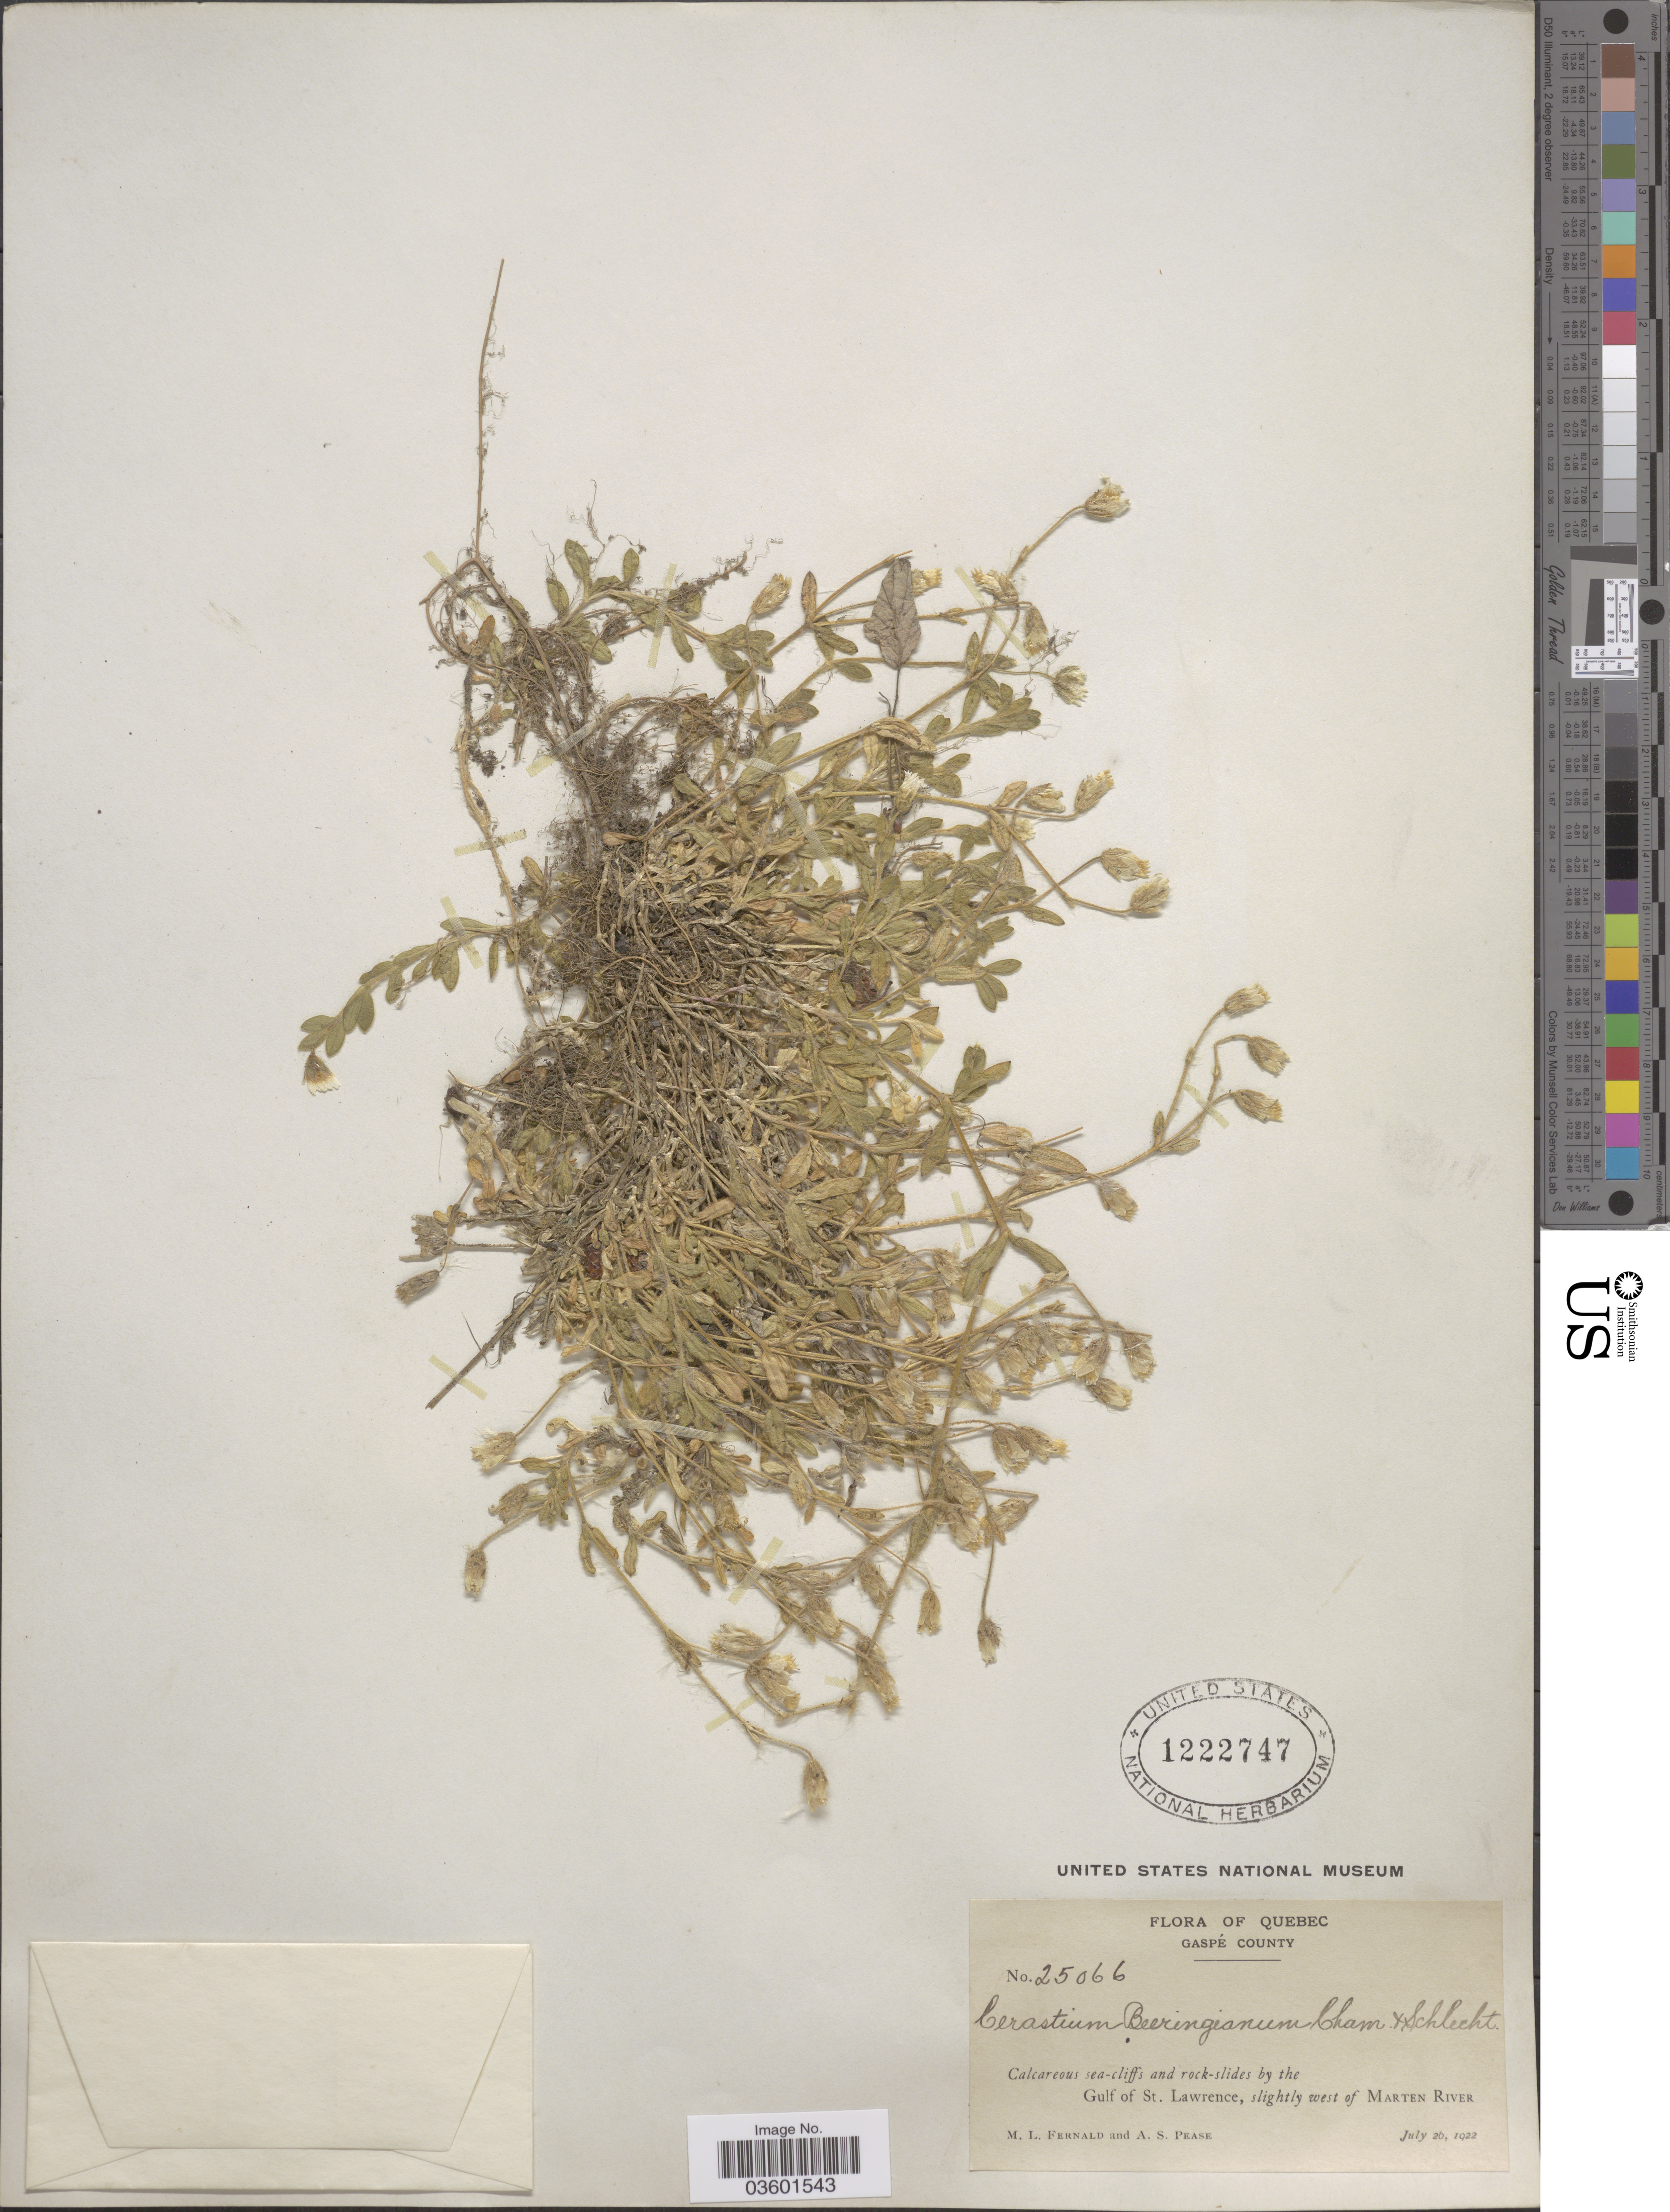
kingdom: Plantae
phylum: Tracheophyta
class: Magnoliopsida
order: Caryophyllales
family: Caryophyllaceae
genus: Cerastium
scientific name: Cerastium beeringianum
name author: Cham. & Schltdl.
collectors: M. L. Fernald & A. S. Pease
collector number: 25066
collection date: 1922-07-26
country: Canada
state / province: Quebec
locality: Gaspé County. By the Gulf of St. Lawrence, slightly west of Marten River.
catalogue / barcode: US 1222747